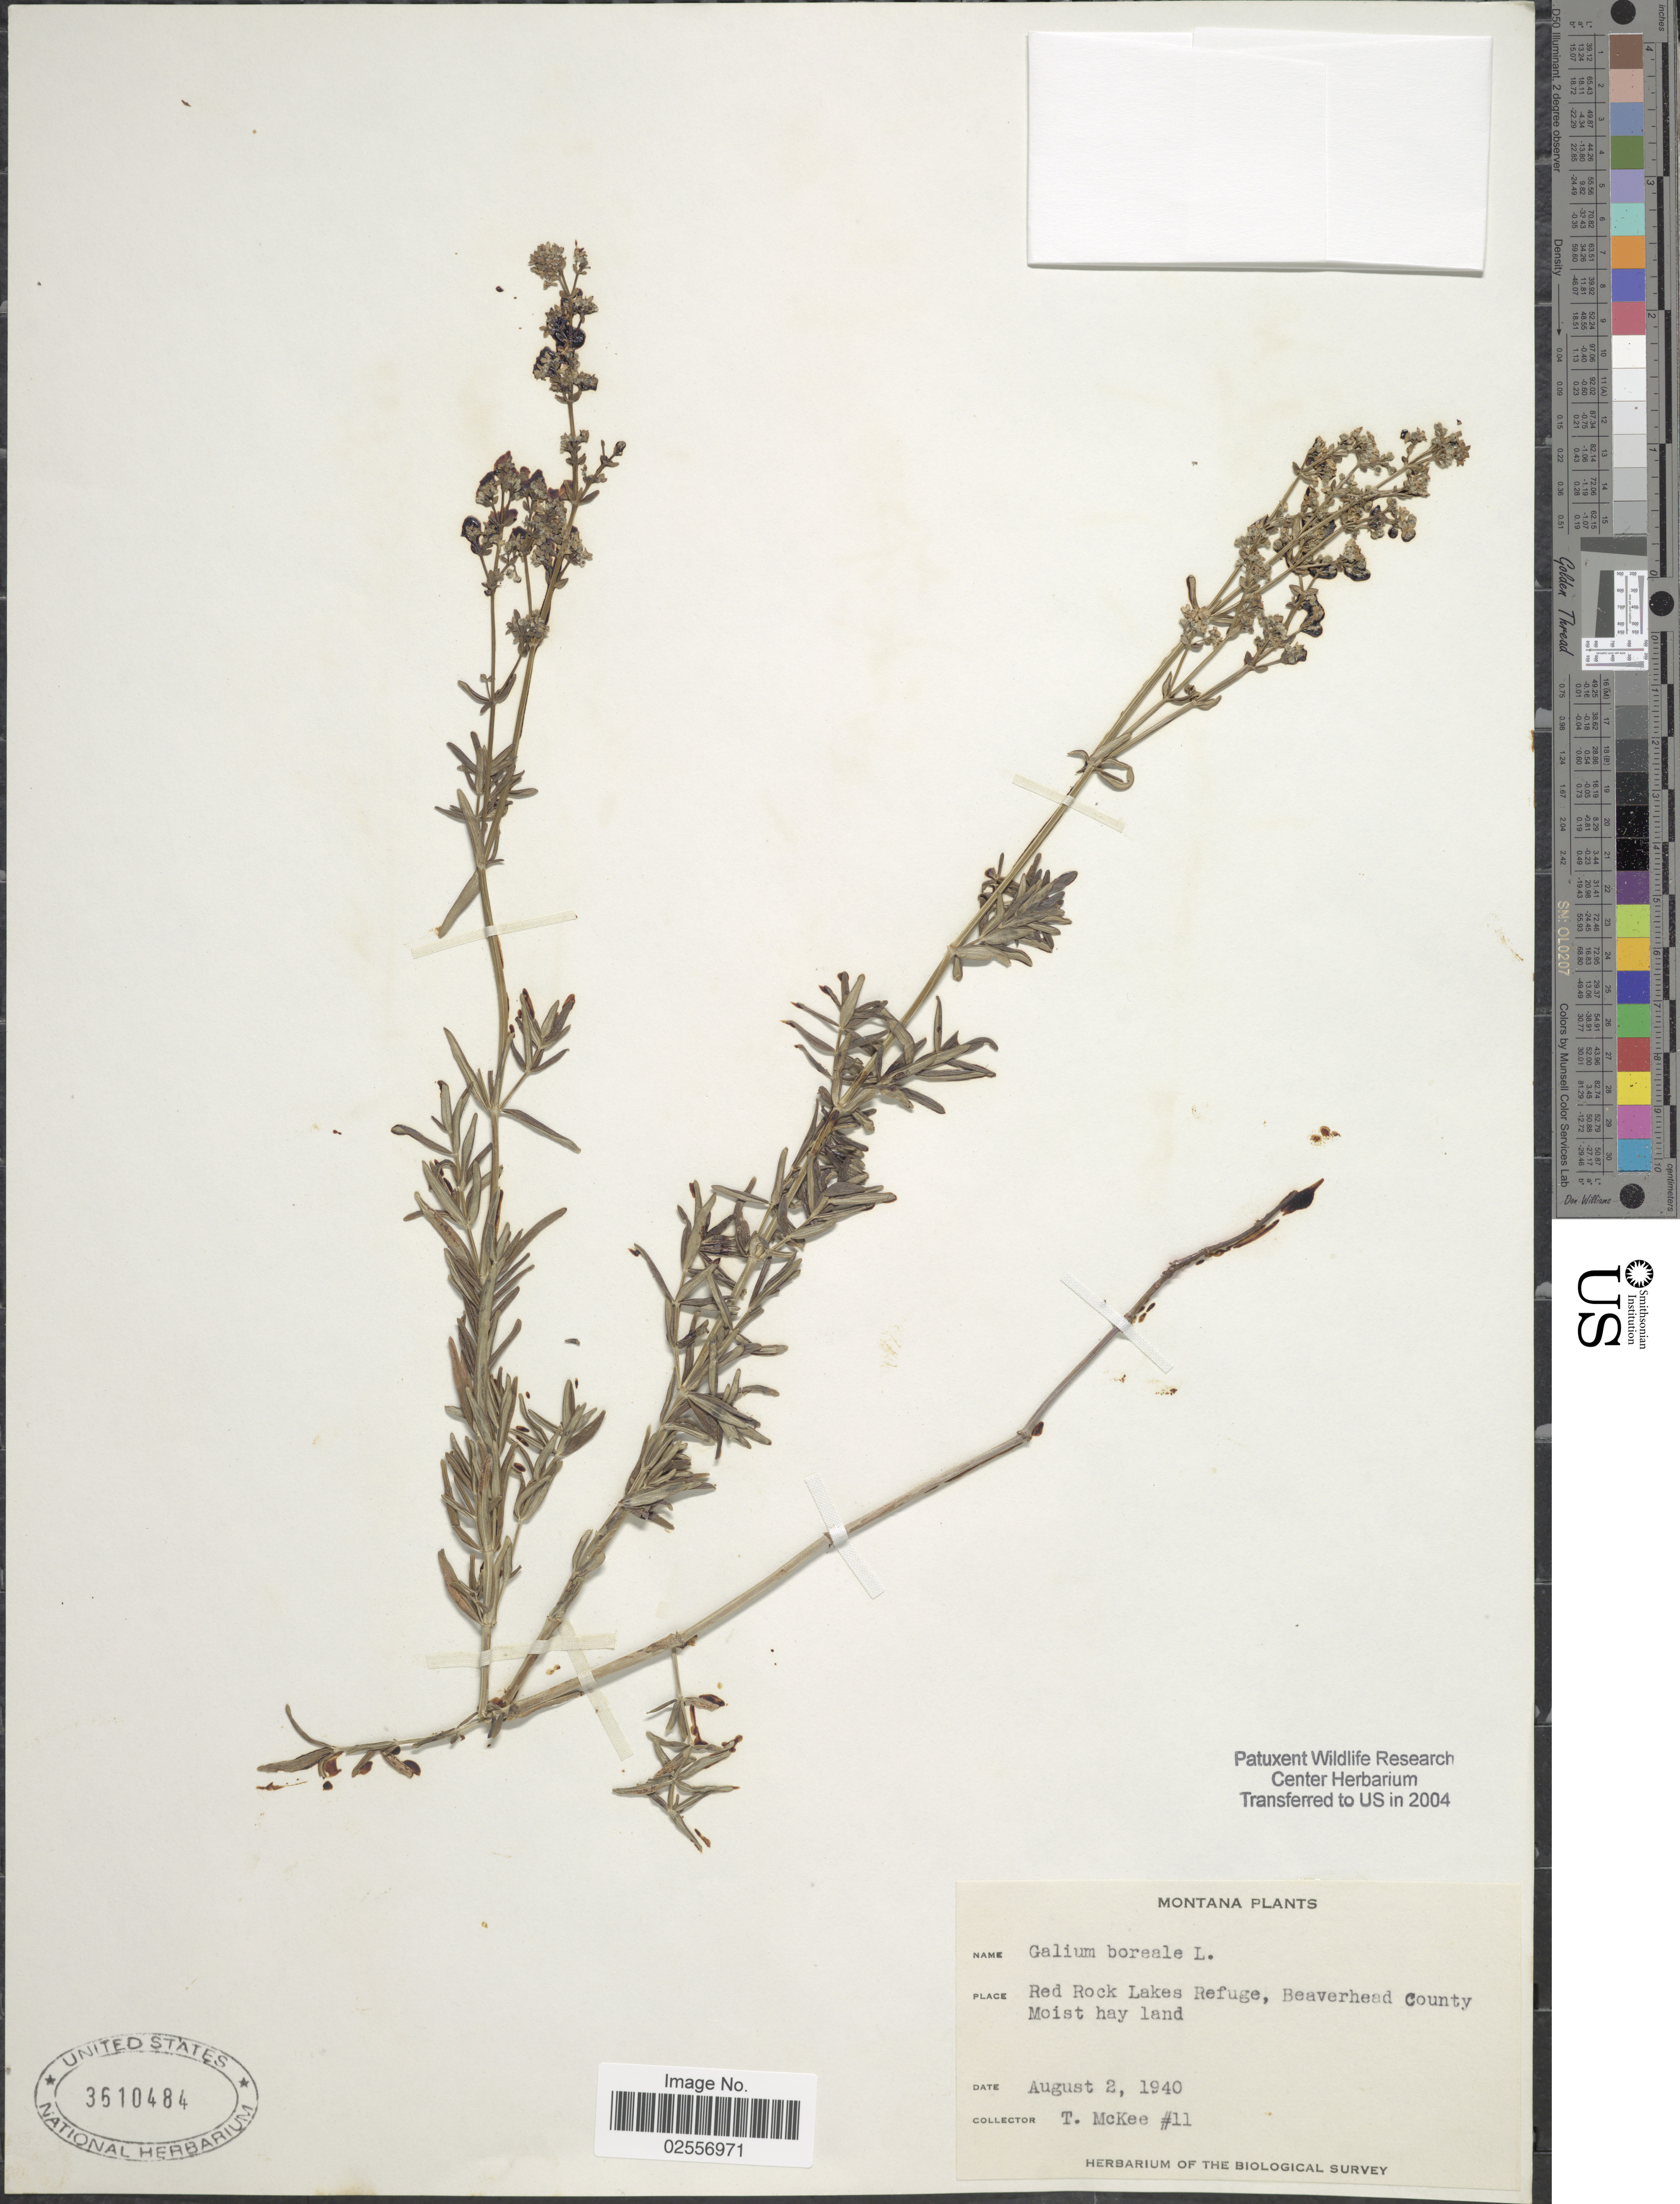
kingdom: Plantae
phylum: Tracheophyta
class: Magnoliopsida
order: Gentianales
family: Rubiaceae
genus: Galium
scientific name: Galium boreale L.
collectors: T. McKee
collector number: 11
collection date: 1940-08-02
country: United States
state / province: Montana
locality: Red Rock Lakes Refuge, Beaverhead County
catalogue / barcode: US 3610484